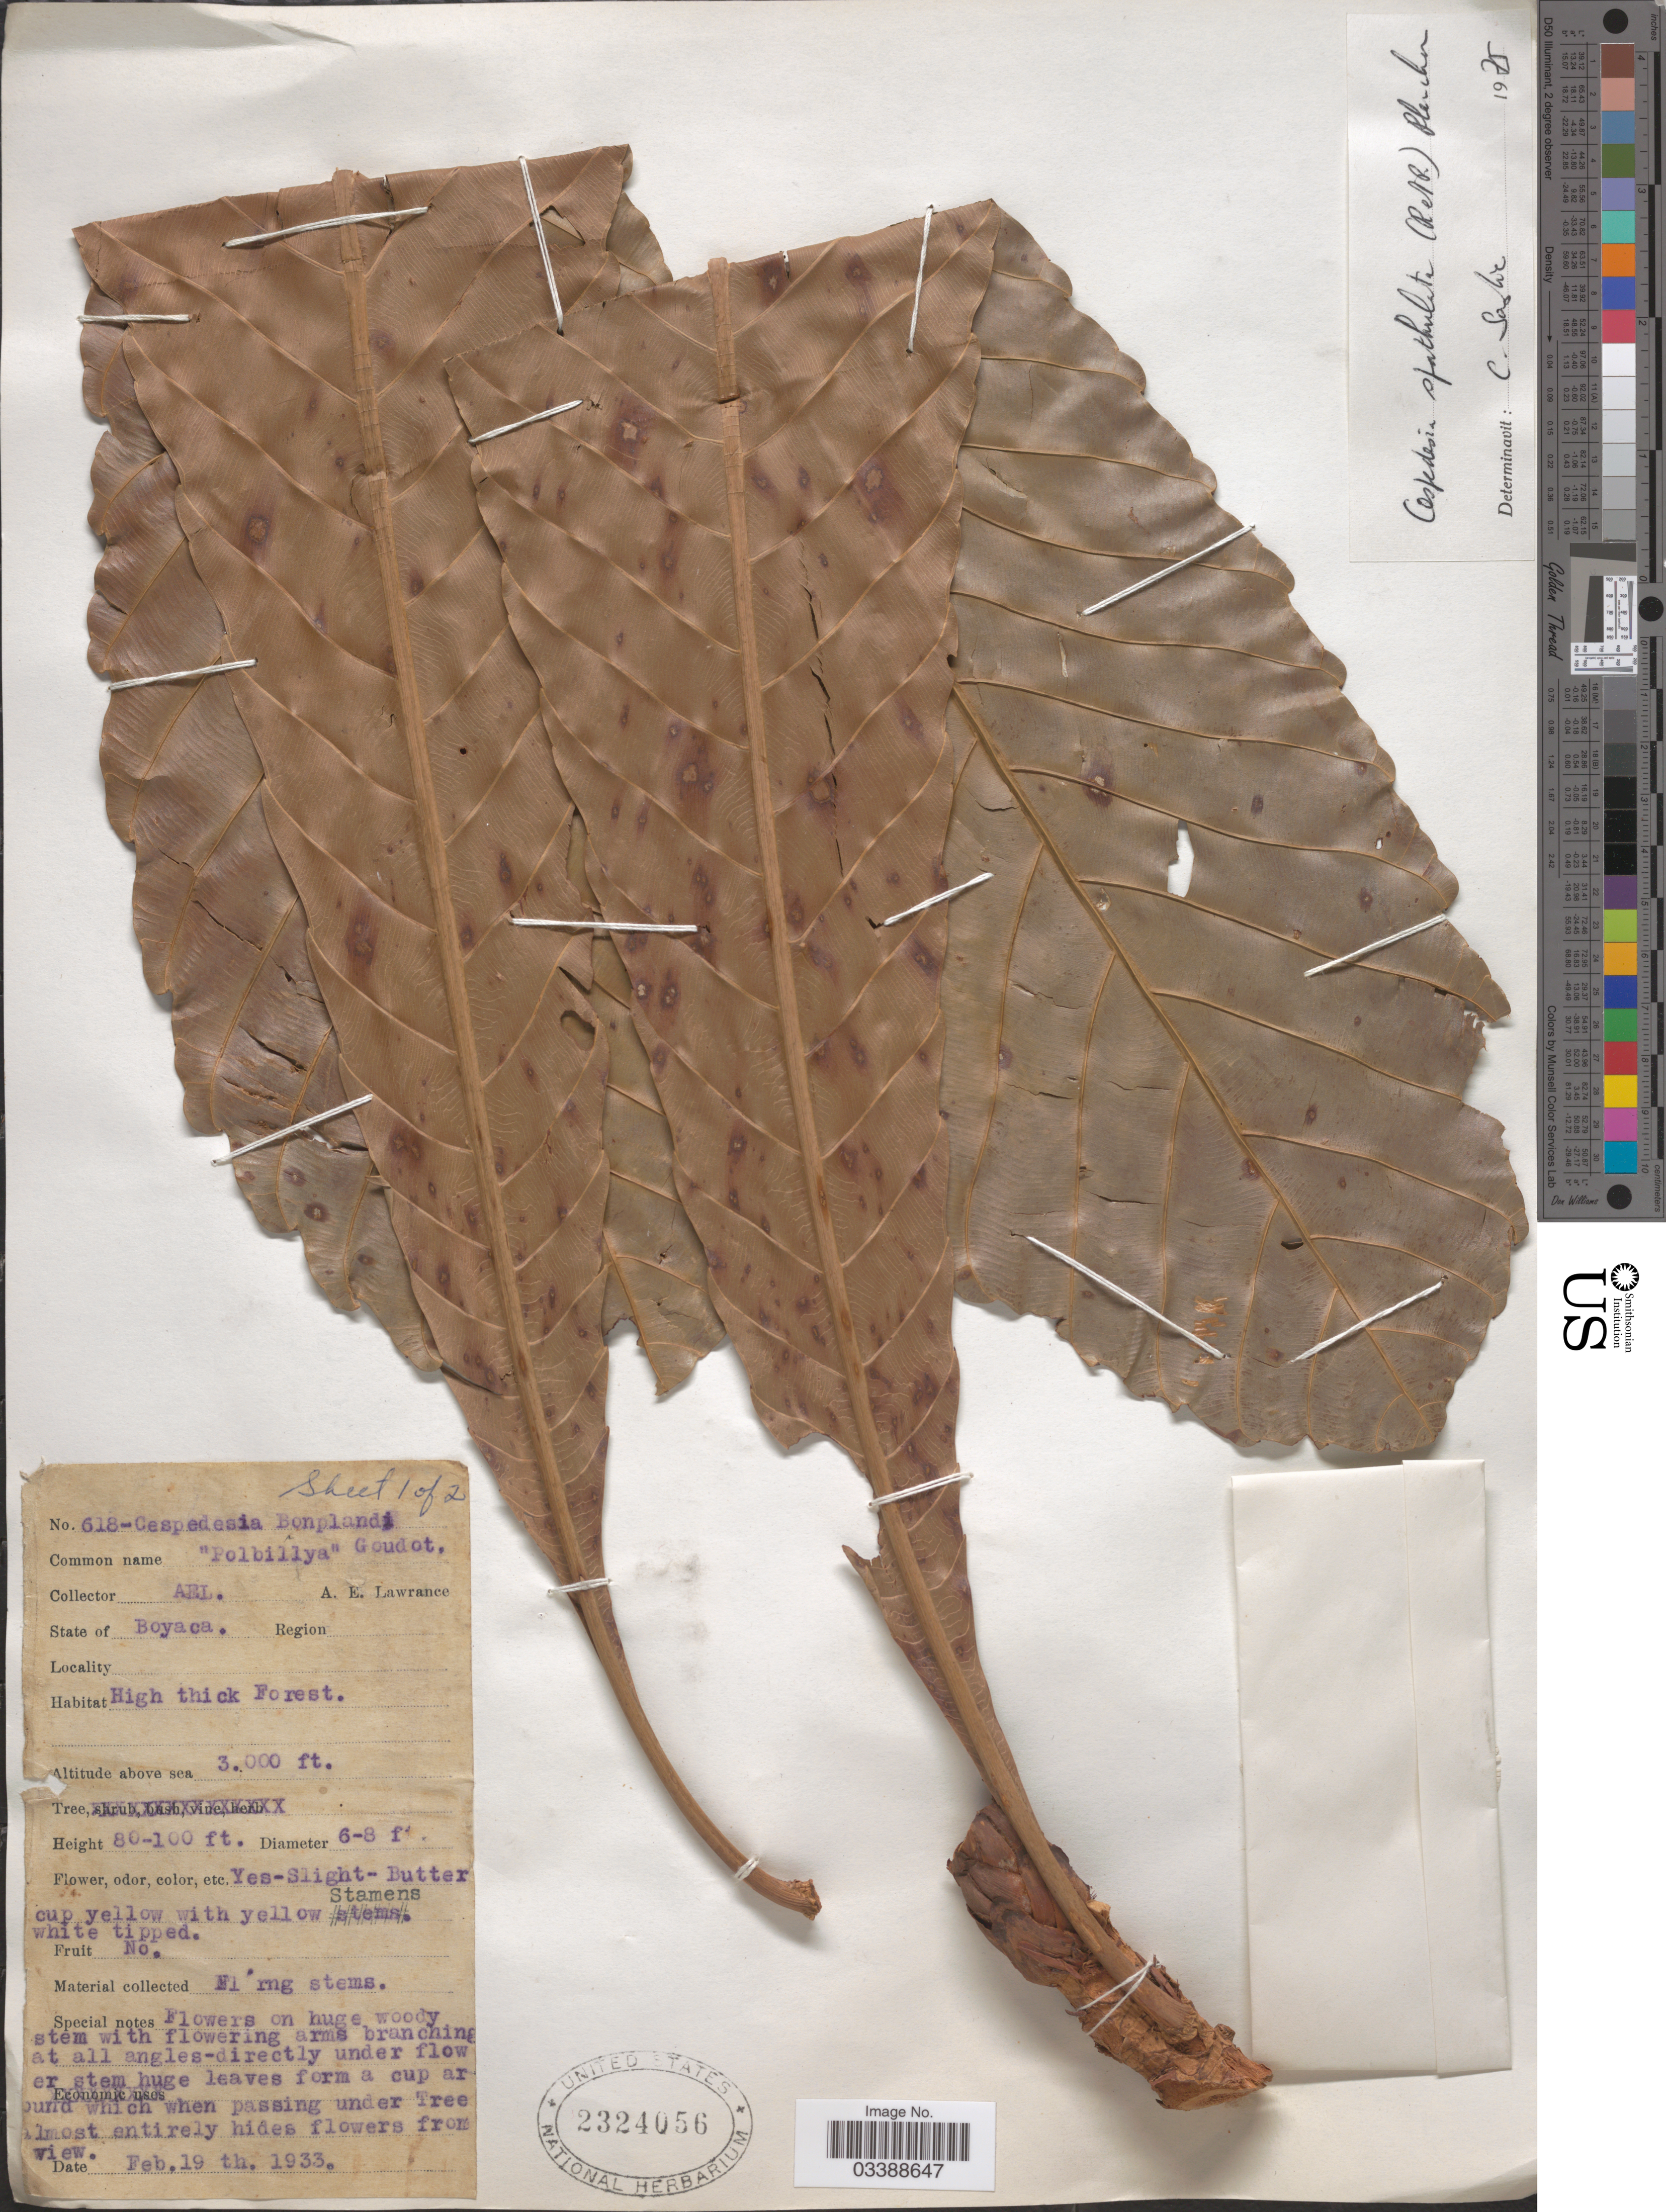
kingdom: Plantae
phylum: Tracheophyta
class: Magnoliopsida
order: Malpighiales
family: Ochnaceae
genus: Cespedesia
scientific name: Cespedesia spathulata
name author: (Ruiz & Pav.) Planch.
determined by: Sastre, C.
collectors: A. Lawrance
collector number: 618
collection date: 1933-02-19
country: Colombia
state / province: Boyacá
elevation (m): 914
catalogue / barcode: US 2324056